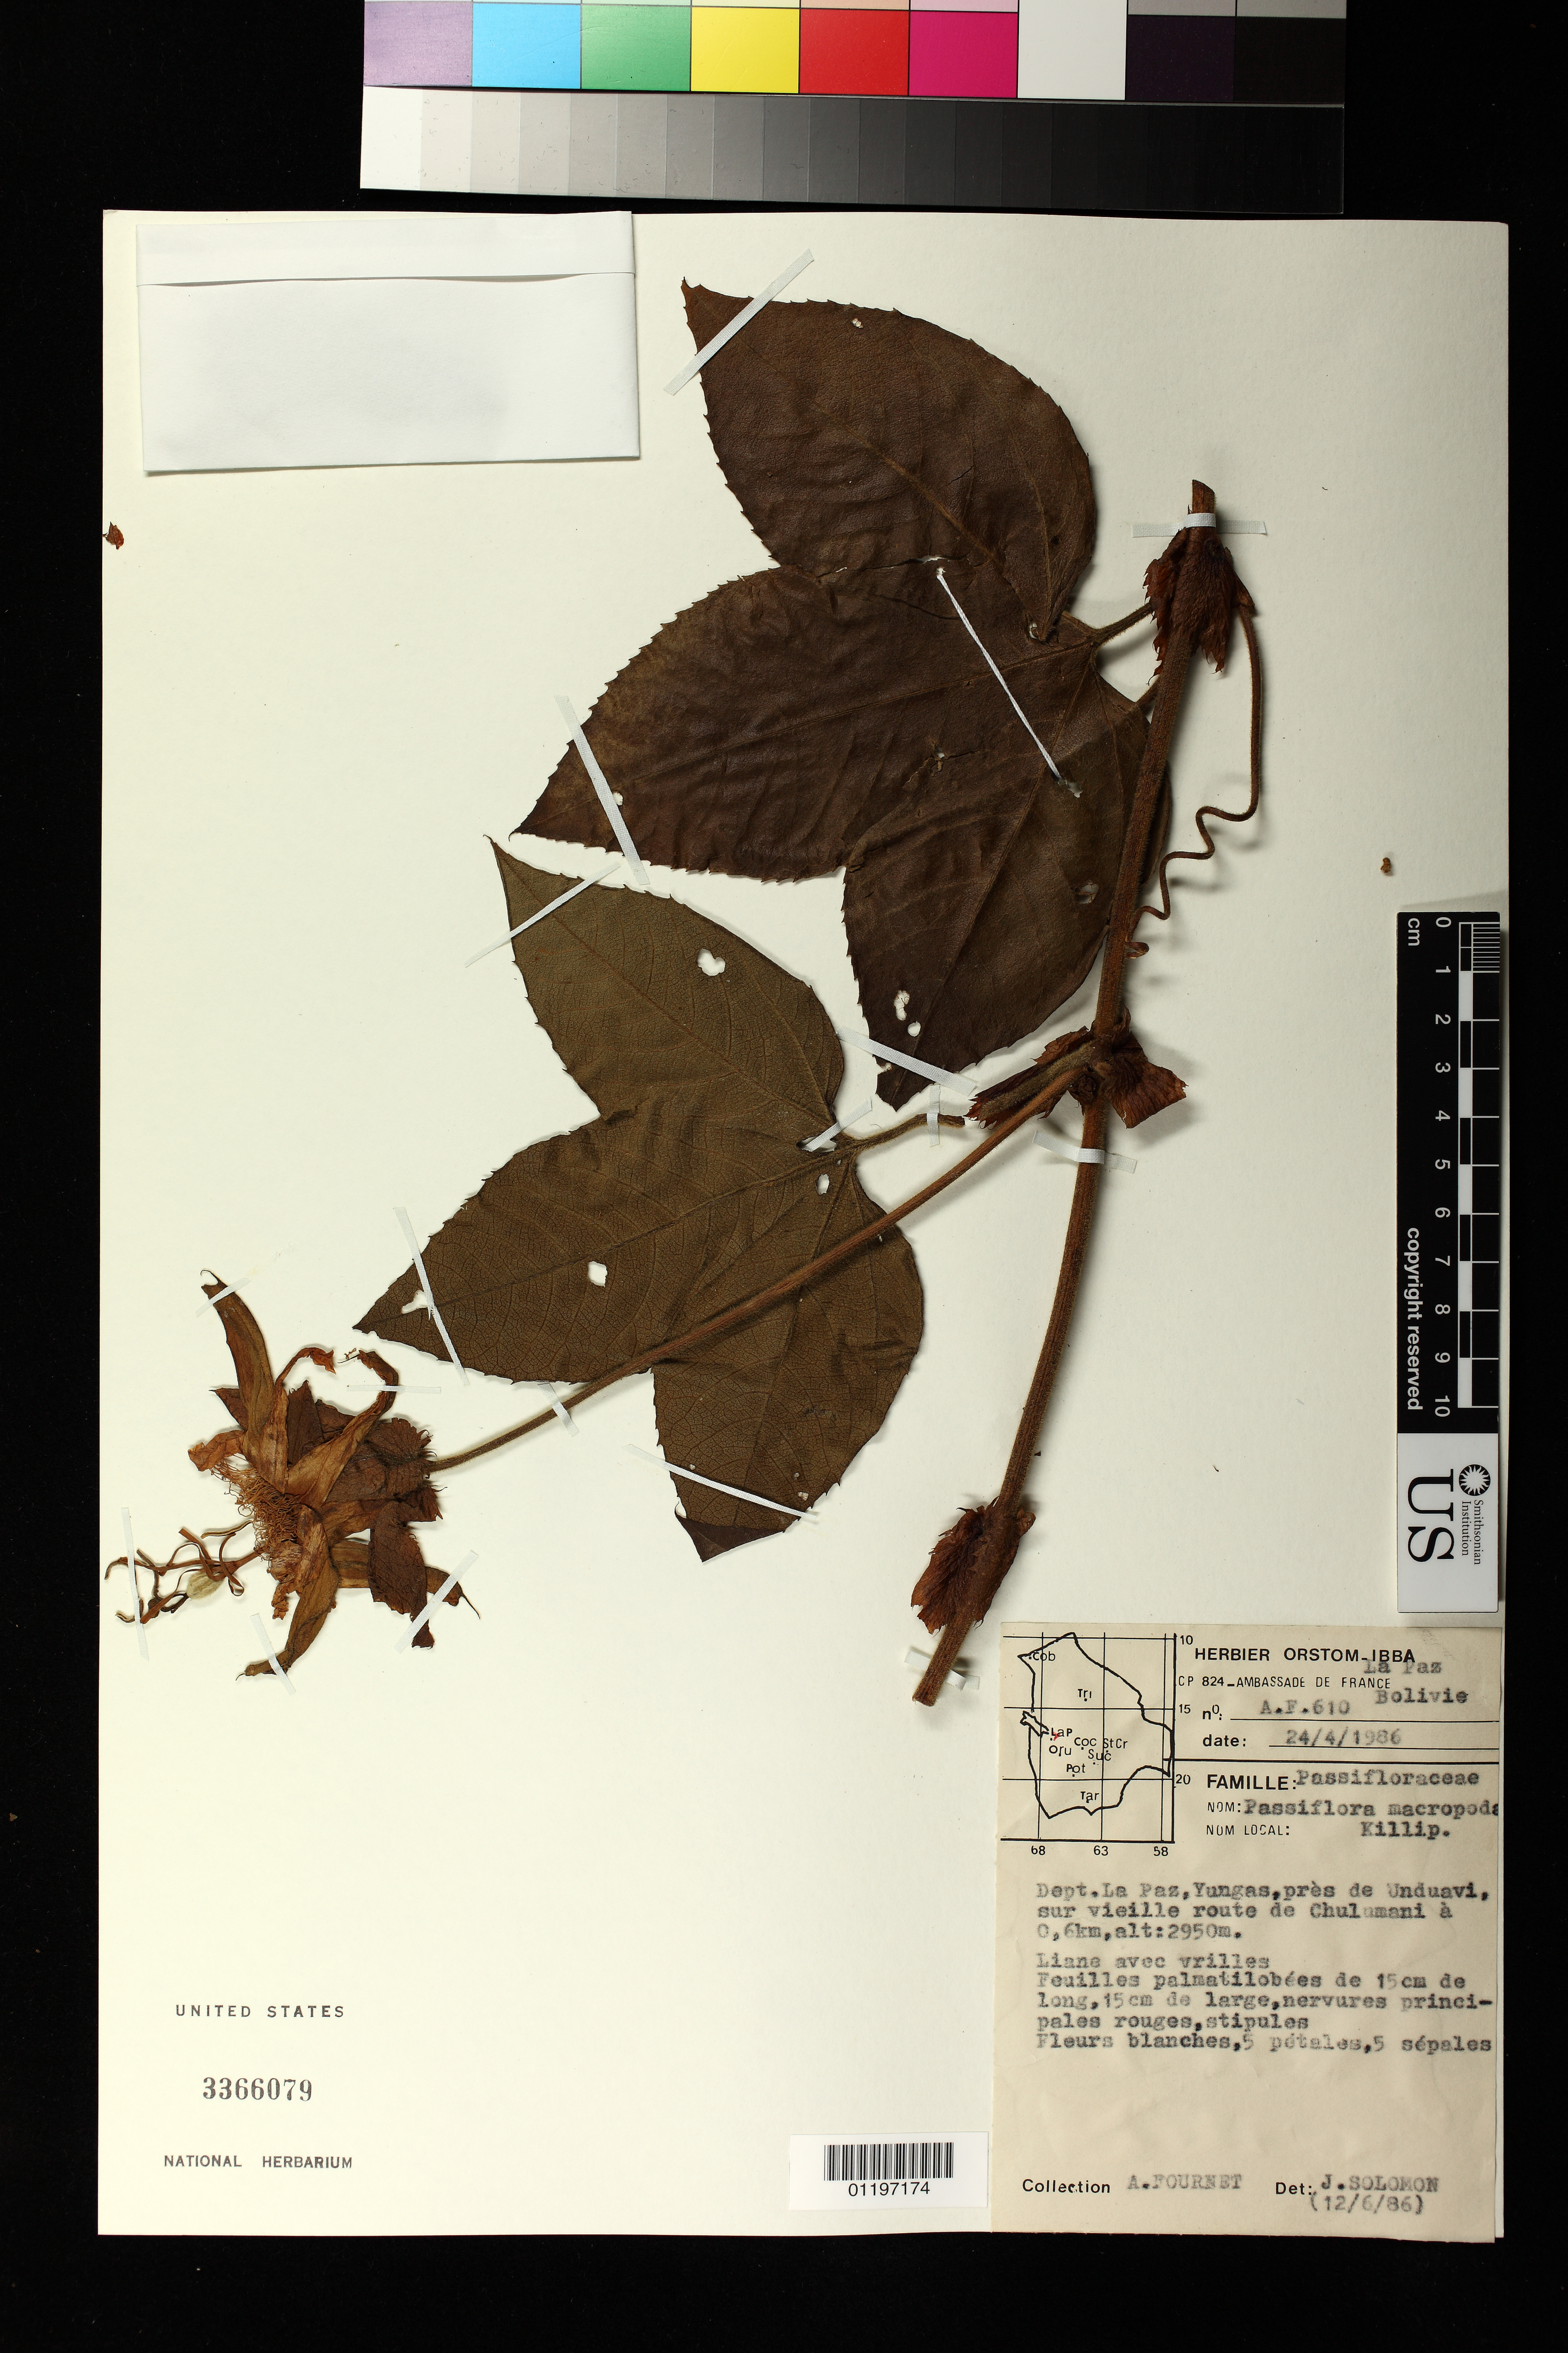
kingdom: Plantae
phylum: Tracheophyta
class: Magnoliopsida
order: Malpighiales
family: Passifloraceae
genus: Passiflora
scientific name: Passiflora macropoda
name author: Killip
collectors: A. Fournet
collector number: AF610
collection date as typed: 24 Apr 1986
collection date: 1986-04-24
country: Bolivia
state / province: La Paz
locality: Dept La Paz, Yungas pres de Unduavi, sur vieille route de Chulumani a 0.6km.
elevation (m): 2950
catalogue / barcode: US 3366079